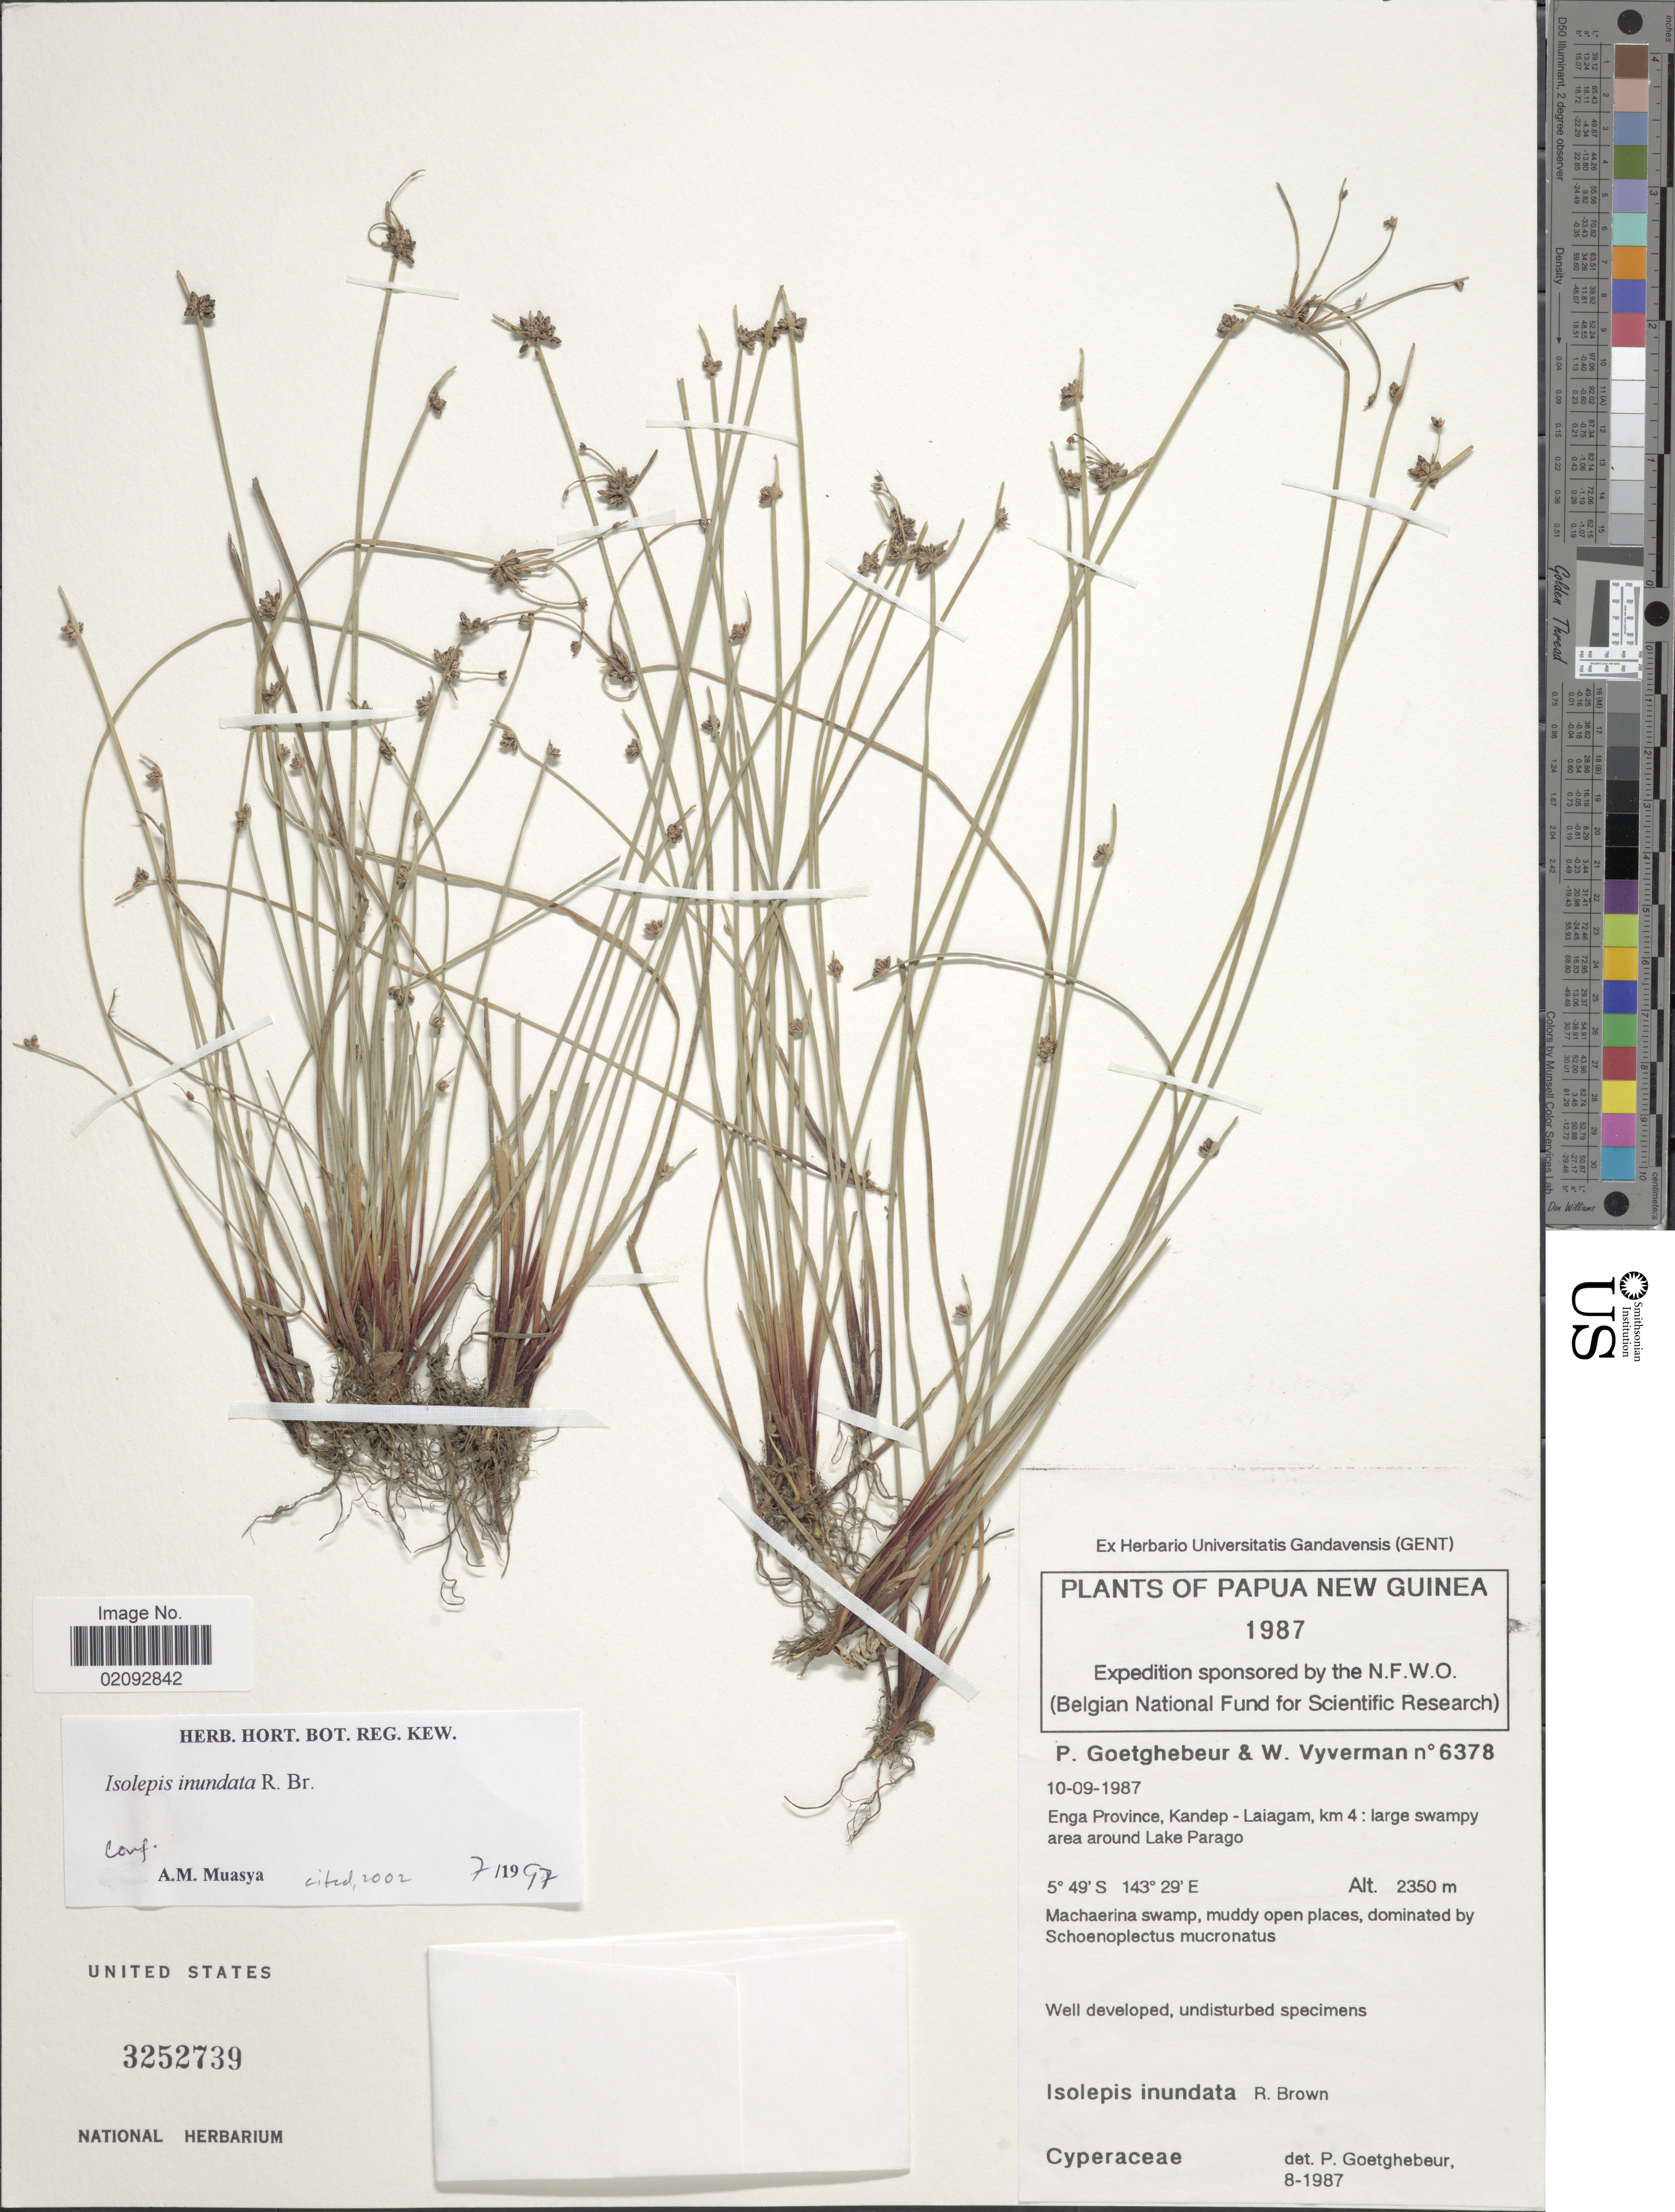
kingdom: Plantae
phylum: Tracheophyta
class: Liliopsida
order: Poales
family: Cyperaceae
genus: Isolepis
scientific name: Isolepis inundata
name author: R. Br.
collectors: P. Goetghebeur & W. Vyverman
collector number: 6378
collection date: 1987-09-10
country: Papua New Guinea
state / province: Enga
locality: Kandep - Laiagam, km 4; large swampy area around Lake Parago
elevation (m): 2350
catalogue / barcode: US 3252739